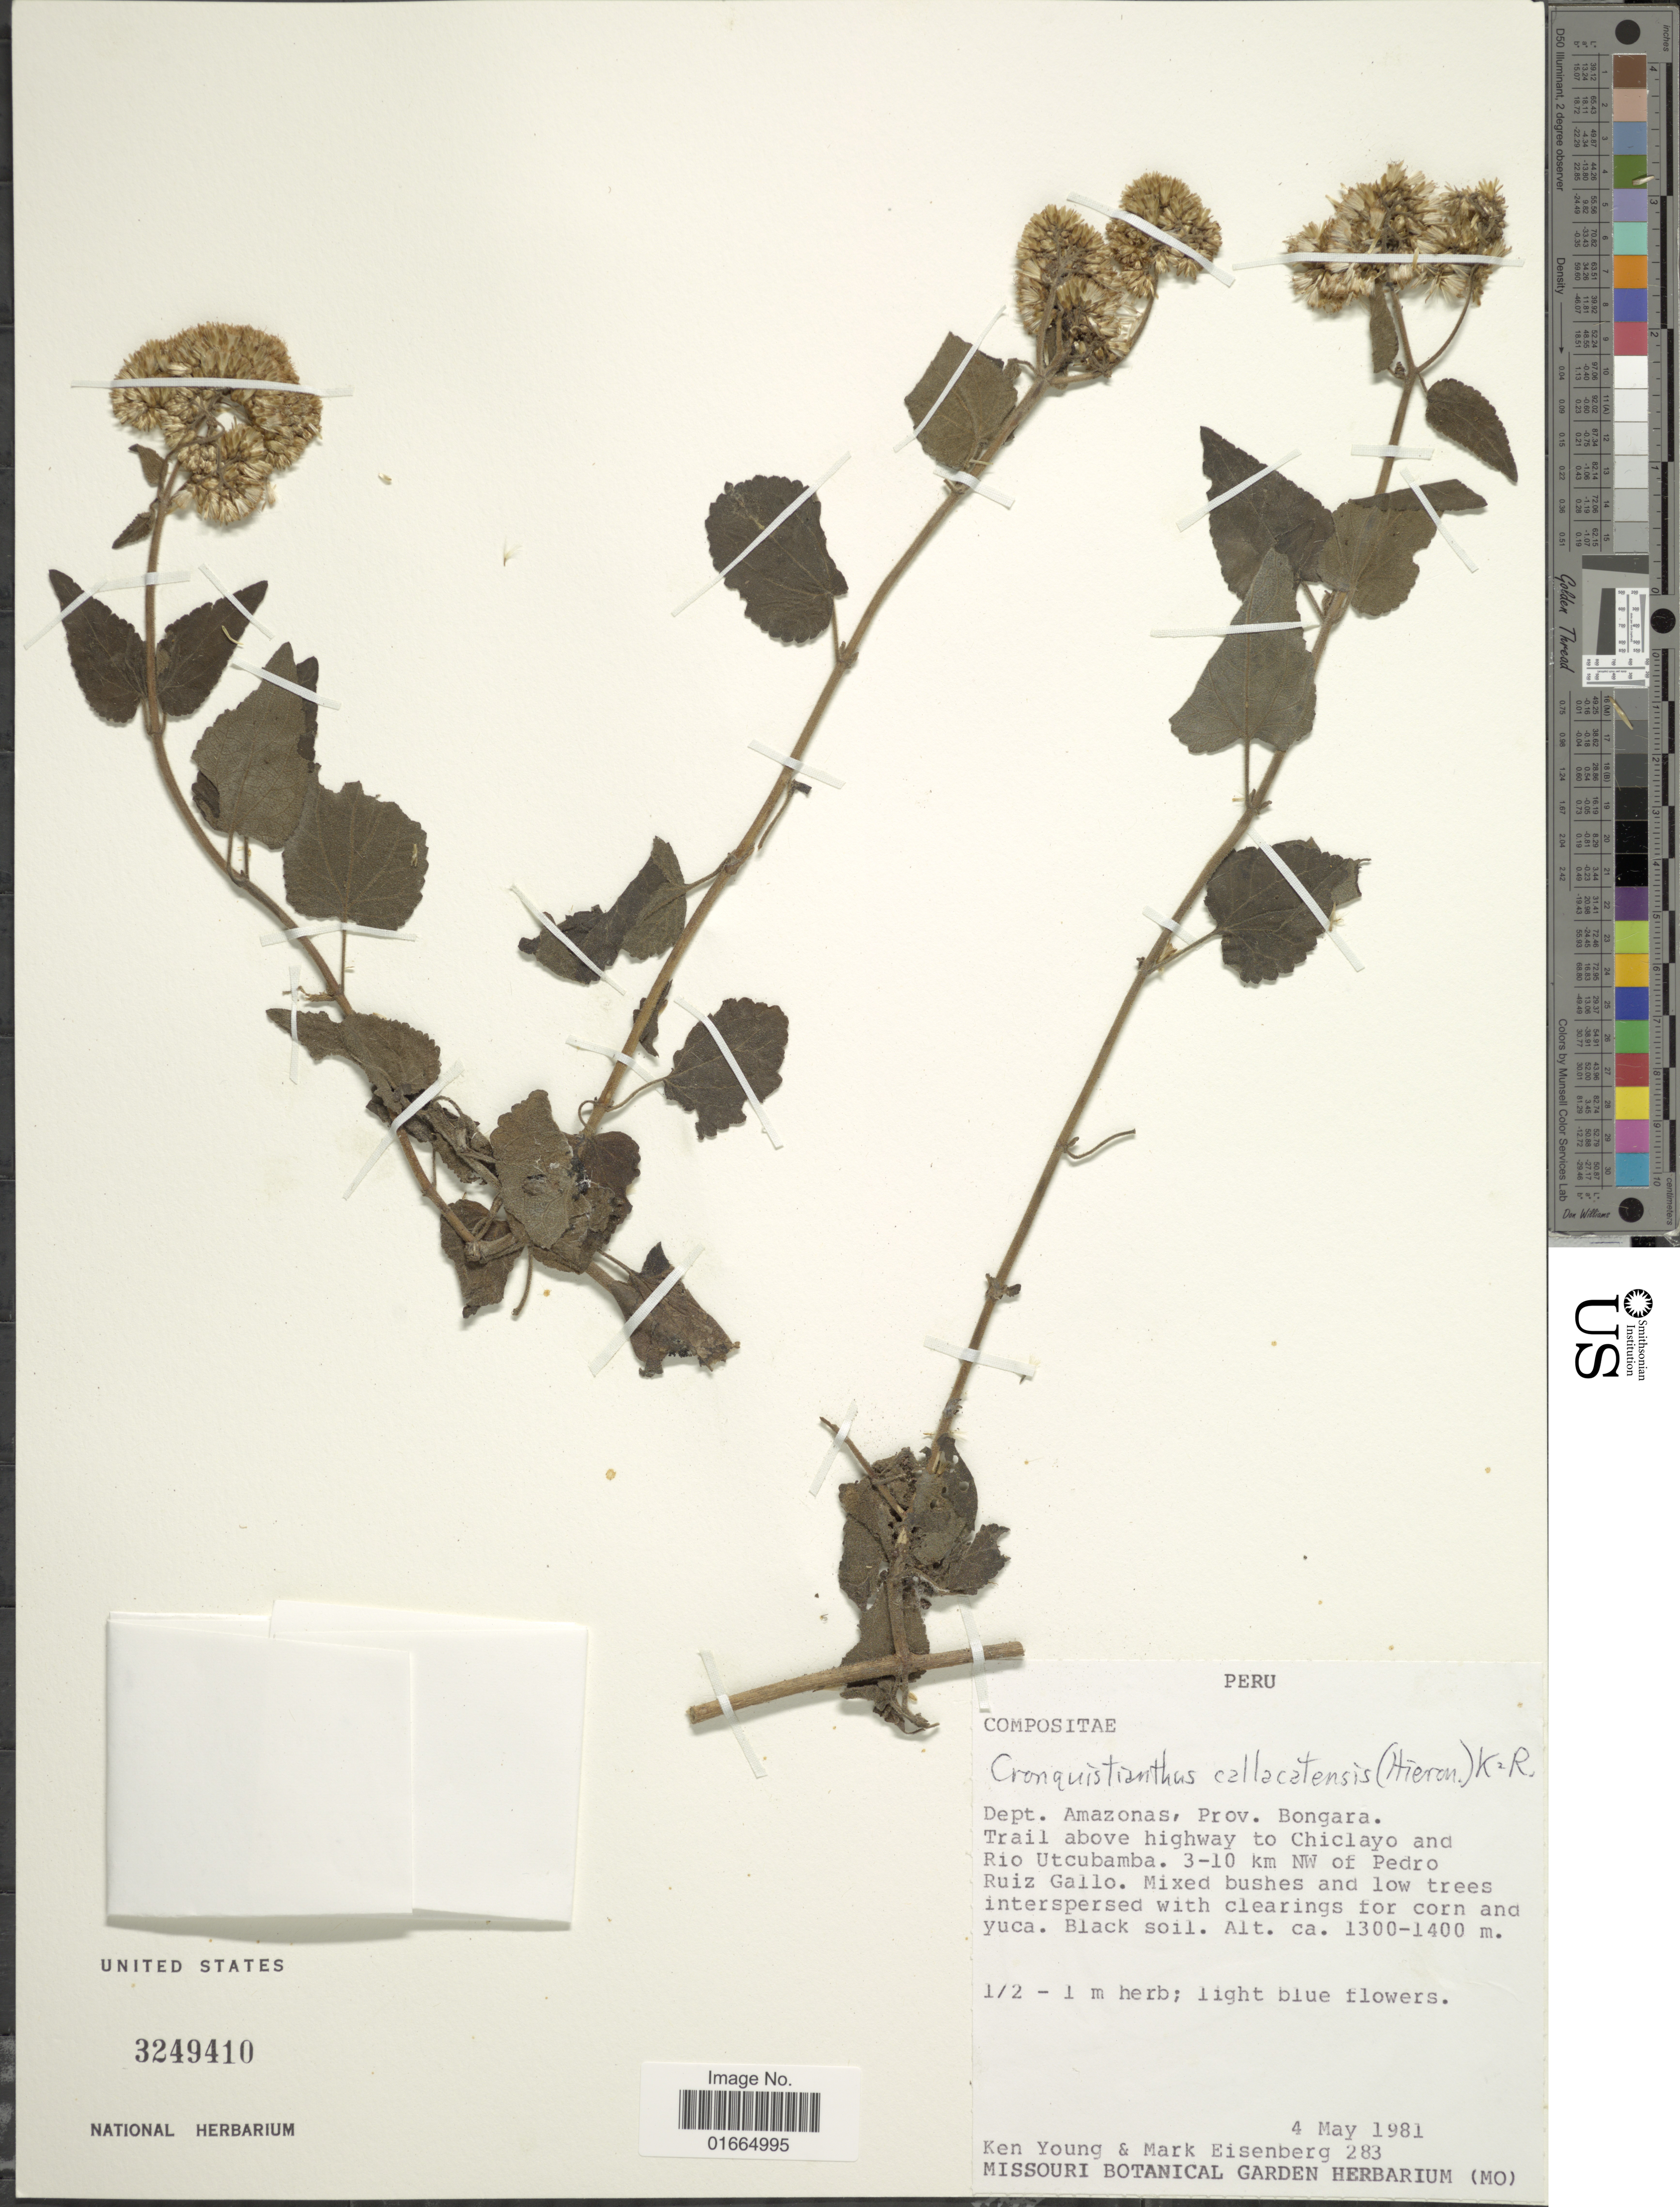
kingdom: Plantae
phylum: Tracheophyta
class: Magnoliopsida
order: Asterales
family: Asteraceae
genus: Cronquistianthus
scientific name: Cronquistianthus callacatensis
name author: (Hieron.) R.M. King & H. Rob.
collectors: K. Young & M. Eisenberg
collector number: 283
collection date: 1981-05-04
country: Peru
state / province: Amazonas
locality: Dept. Amazonas, Prov. Bongara. Trail above highway to Chiclayo and Rio Utcubamba. 3-10 km NW of Pedro Ruiz Gallo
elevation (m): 1300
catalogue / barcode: US 3249410